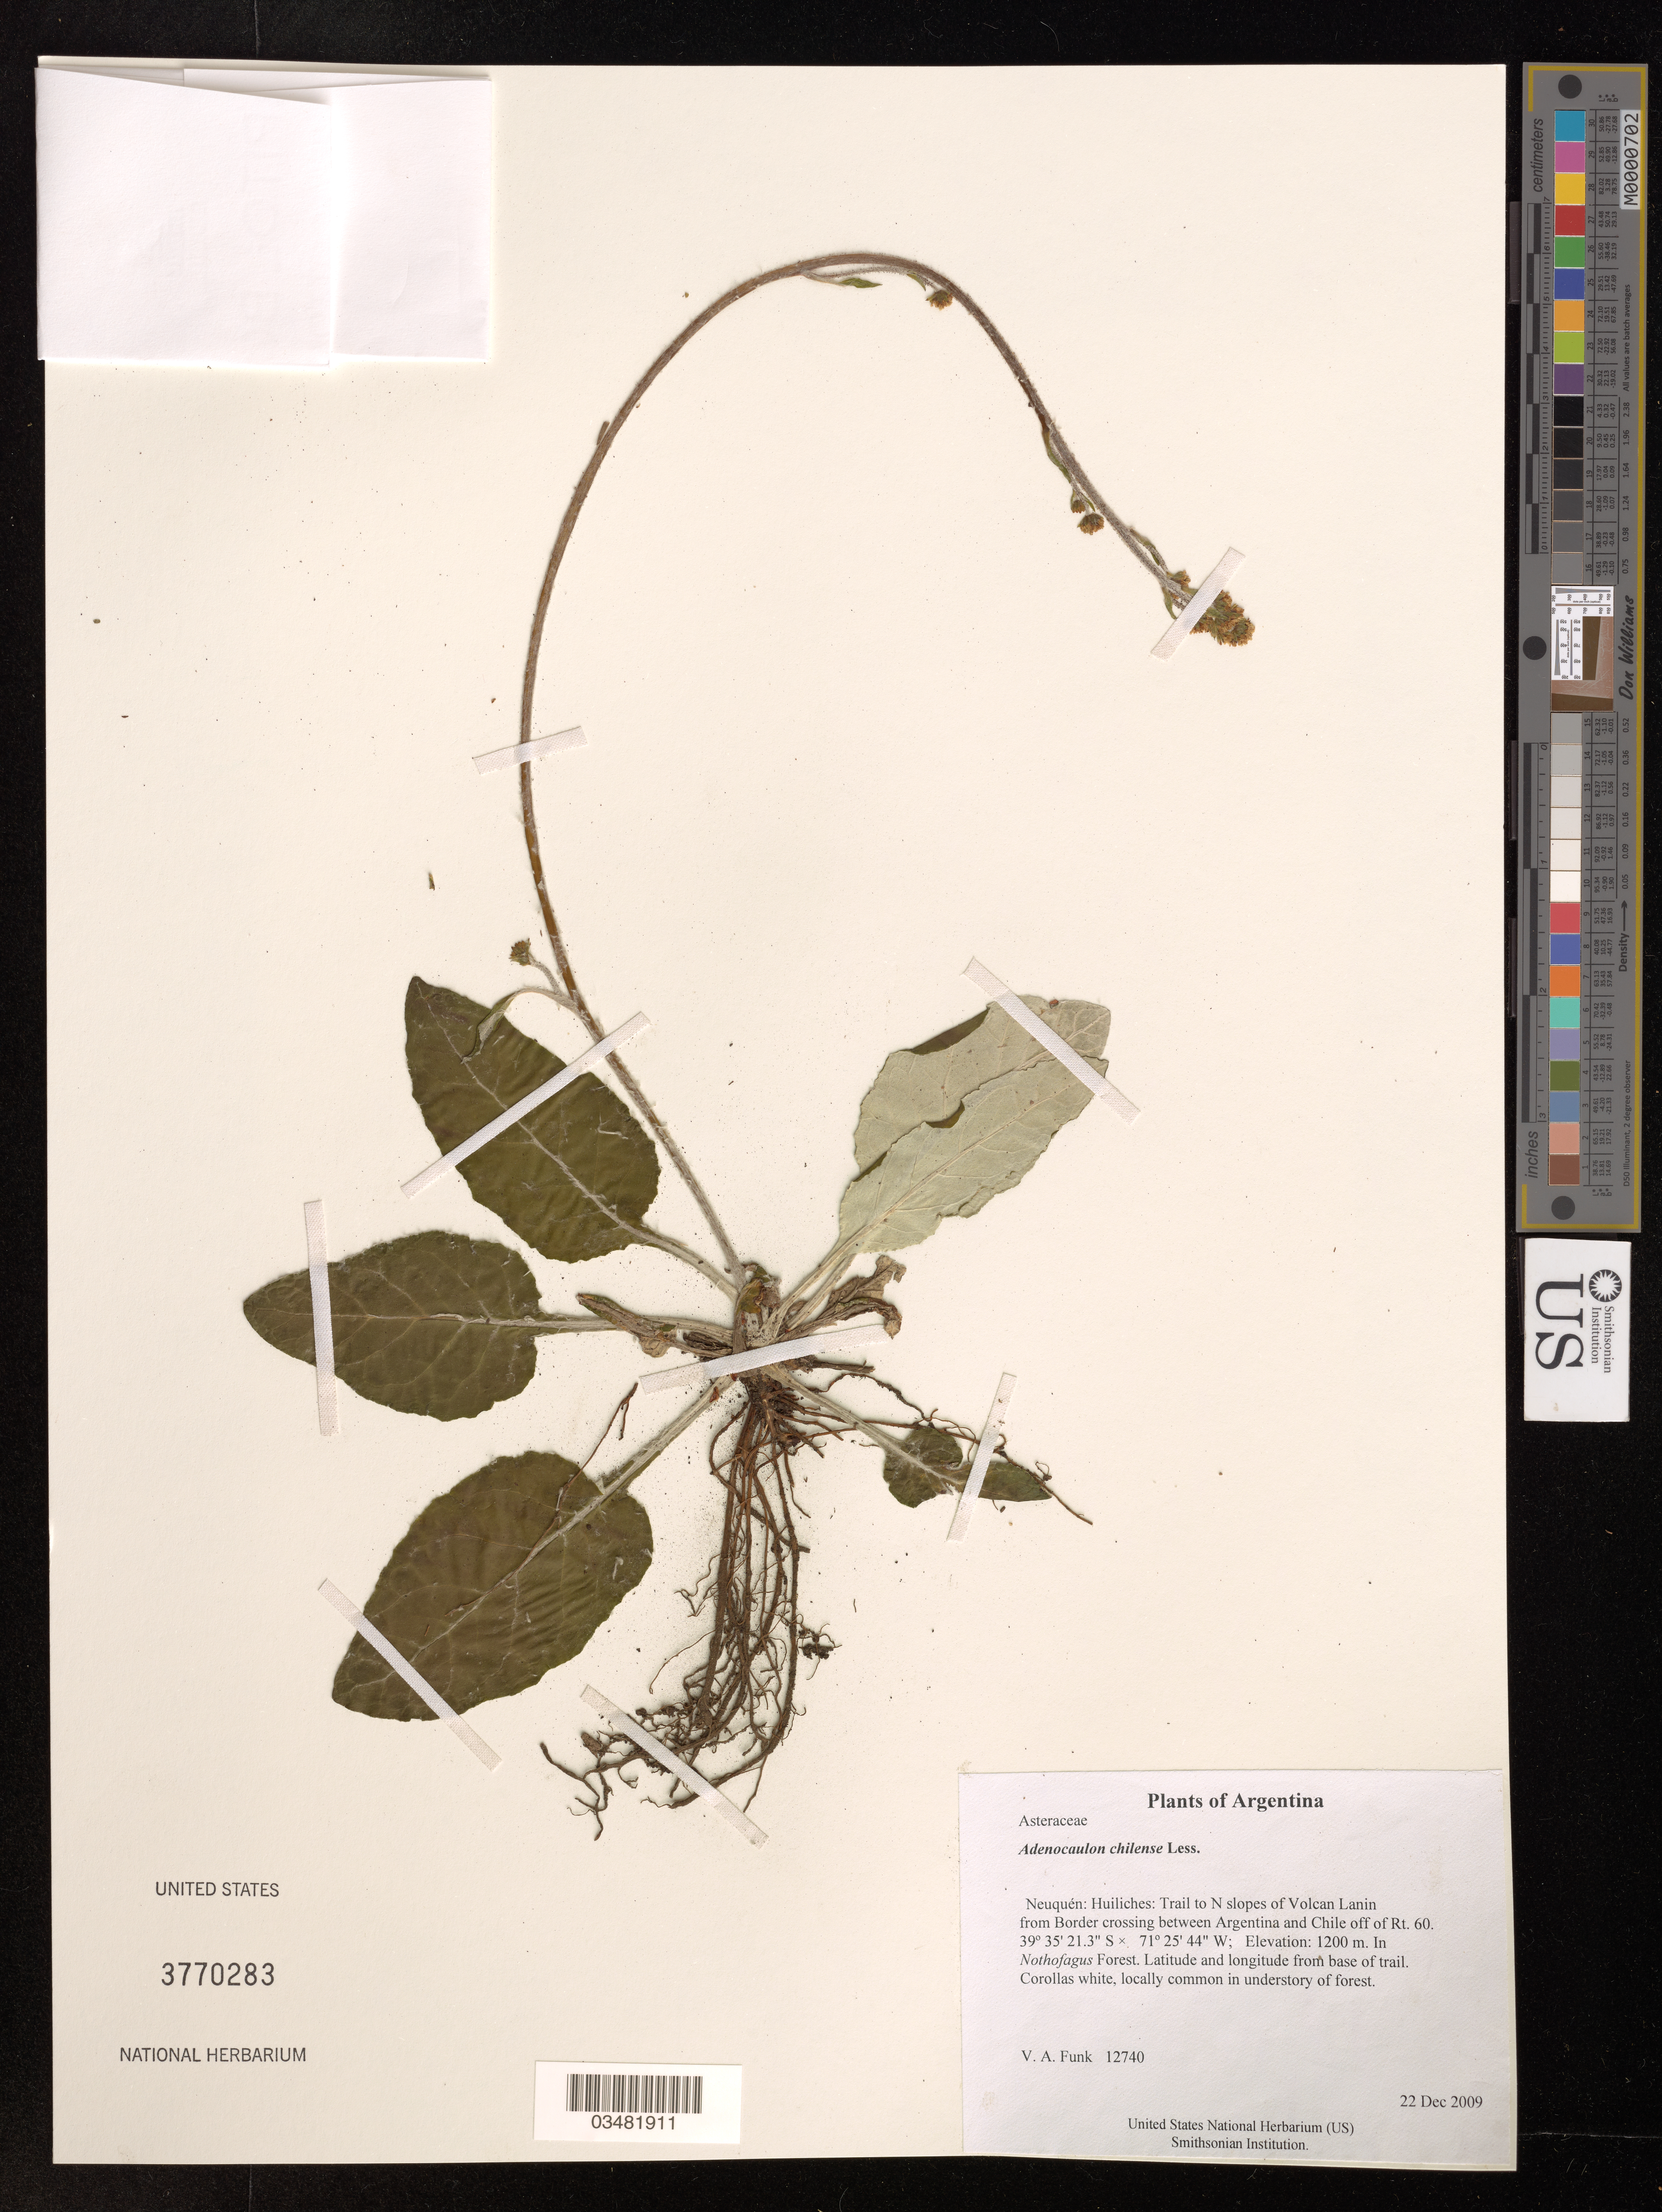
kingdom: Plantae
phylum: Tracheophyta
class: Magnoliopsida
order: Asterales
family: Asteraceae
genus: Adenocaulon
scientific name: Adenocaulon chilense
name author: Less.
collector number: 12740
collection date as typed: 22 Dec 2009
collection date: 2009-12-22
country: Argentina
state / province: Neuquén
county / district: Huiliches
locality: Trail to N slopes of Volcan Lanin from Border crossing between Argentina and Chile off of Rt. 60.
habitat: In Nothofagus Forest. Latitude and longitude from base of trail.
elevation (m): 1200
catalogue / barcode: US 3770283